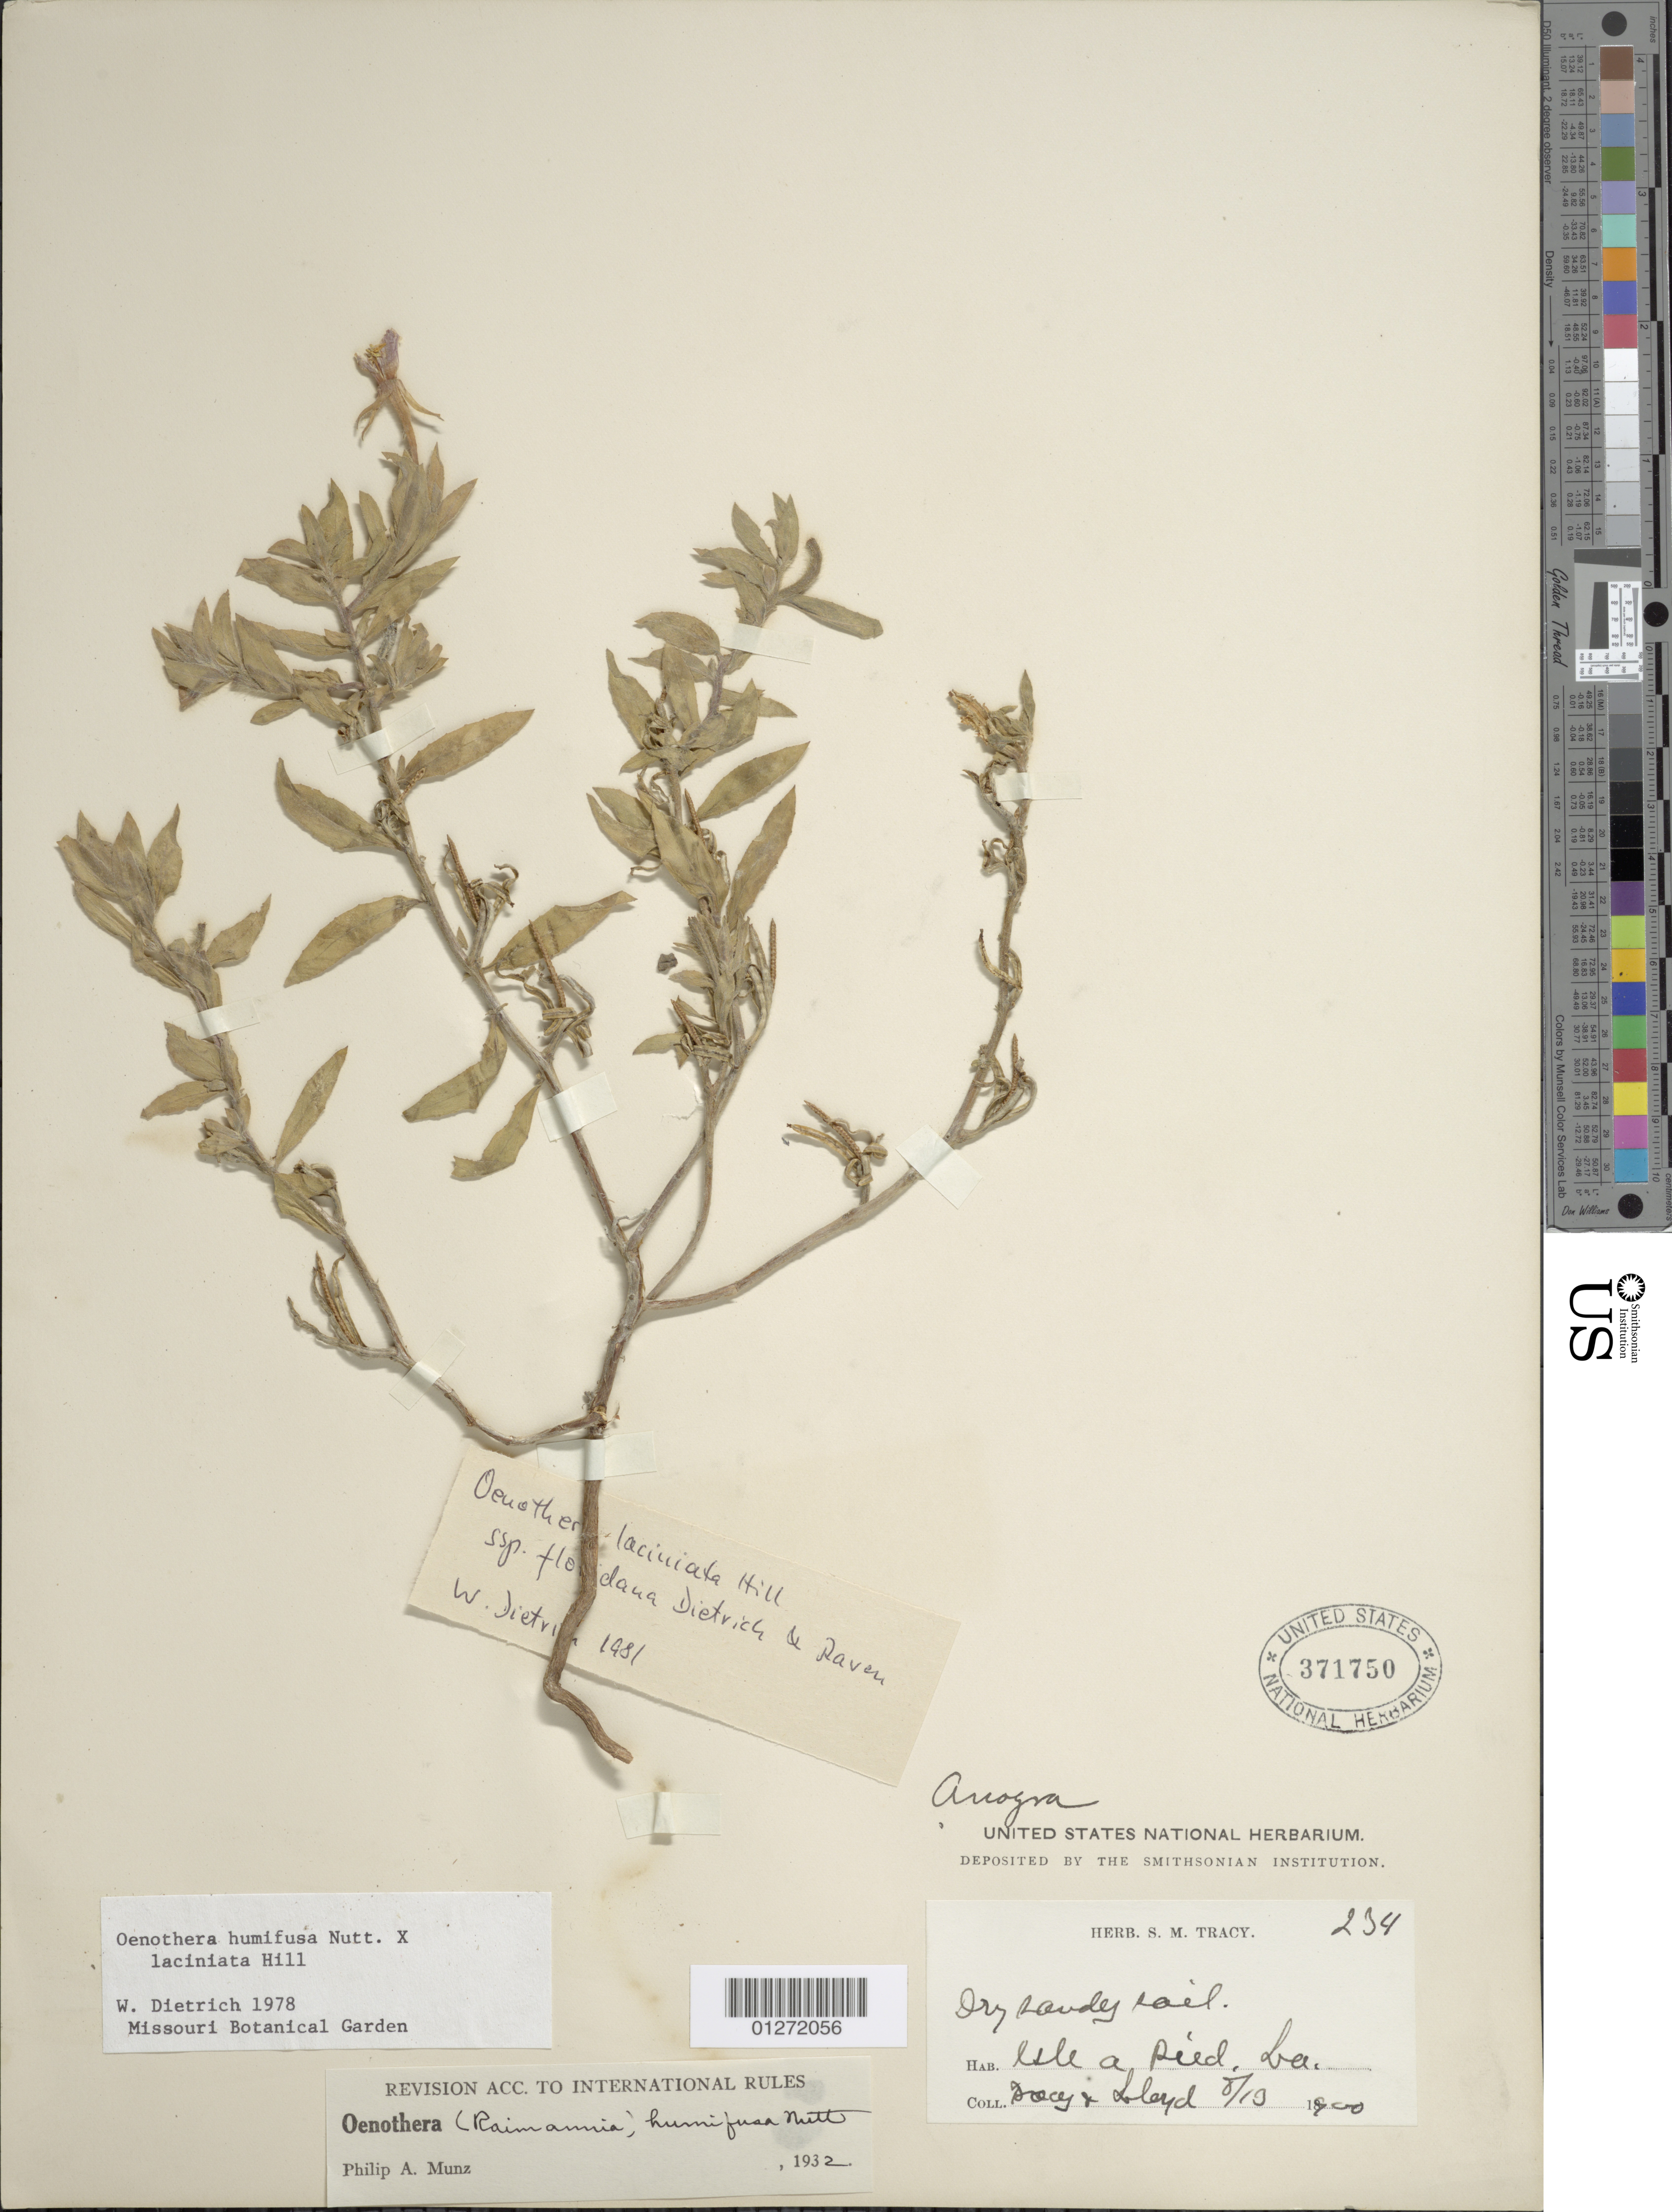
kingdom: Plantae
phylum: Tracheophyta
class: Magnoliopsida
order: Myrtales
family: Onagraceae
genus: Oenothera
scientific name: Oenothera laciniata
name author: Hill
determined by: Dietrich, W.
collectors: S. M. Tracy & -- Lloyd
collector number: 234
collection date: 1900-08-19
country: United States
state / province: Louisiana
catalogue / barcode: US 371750